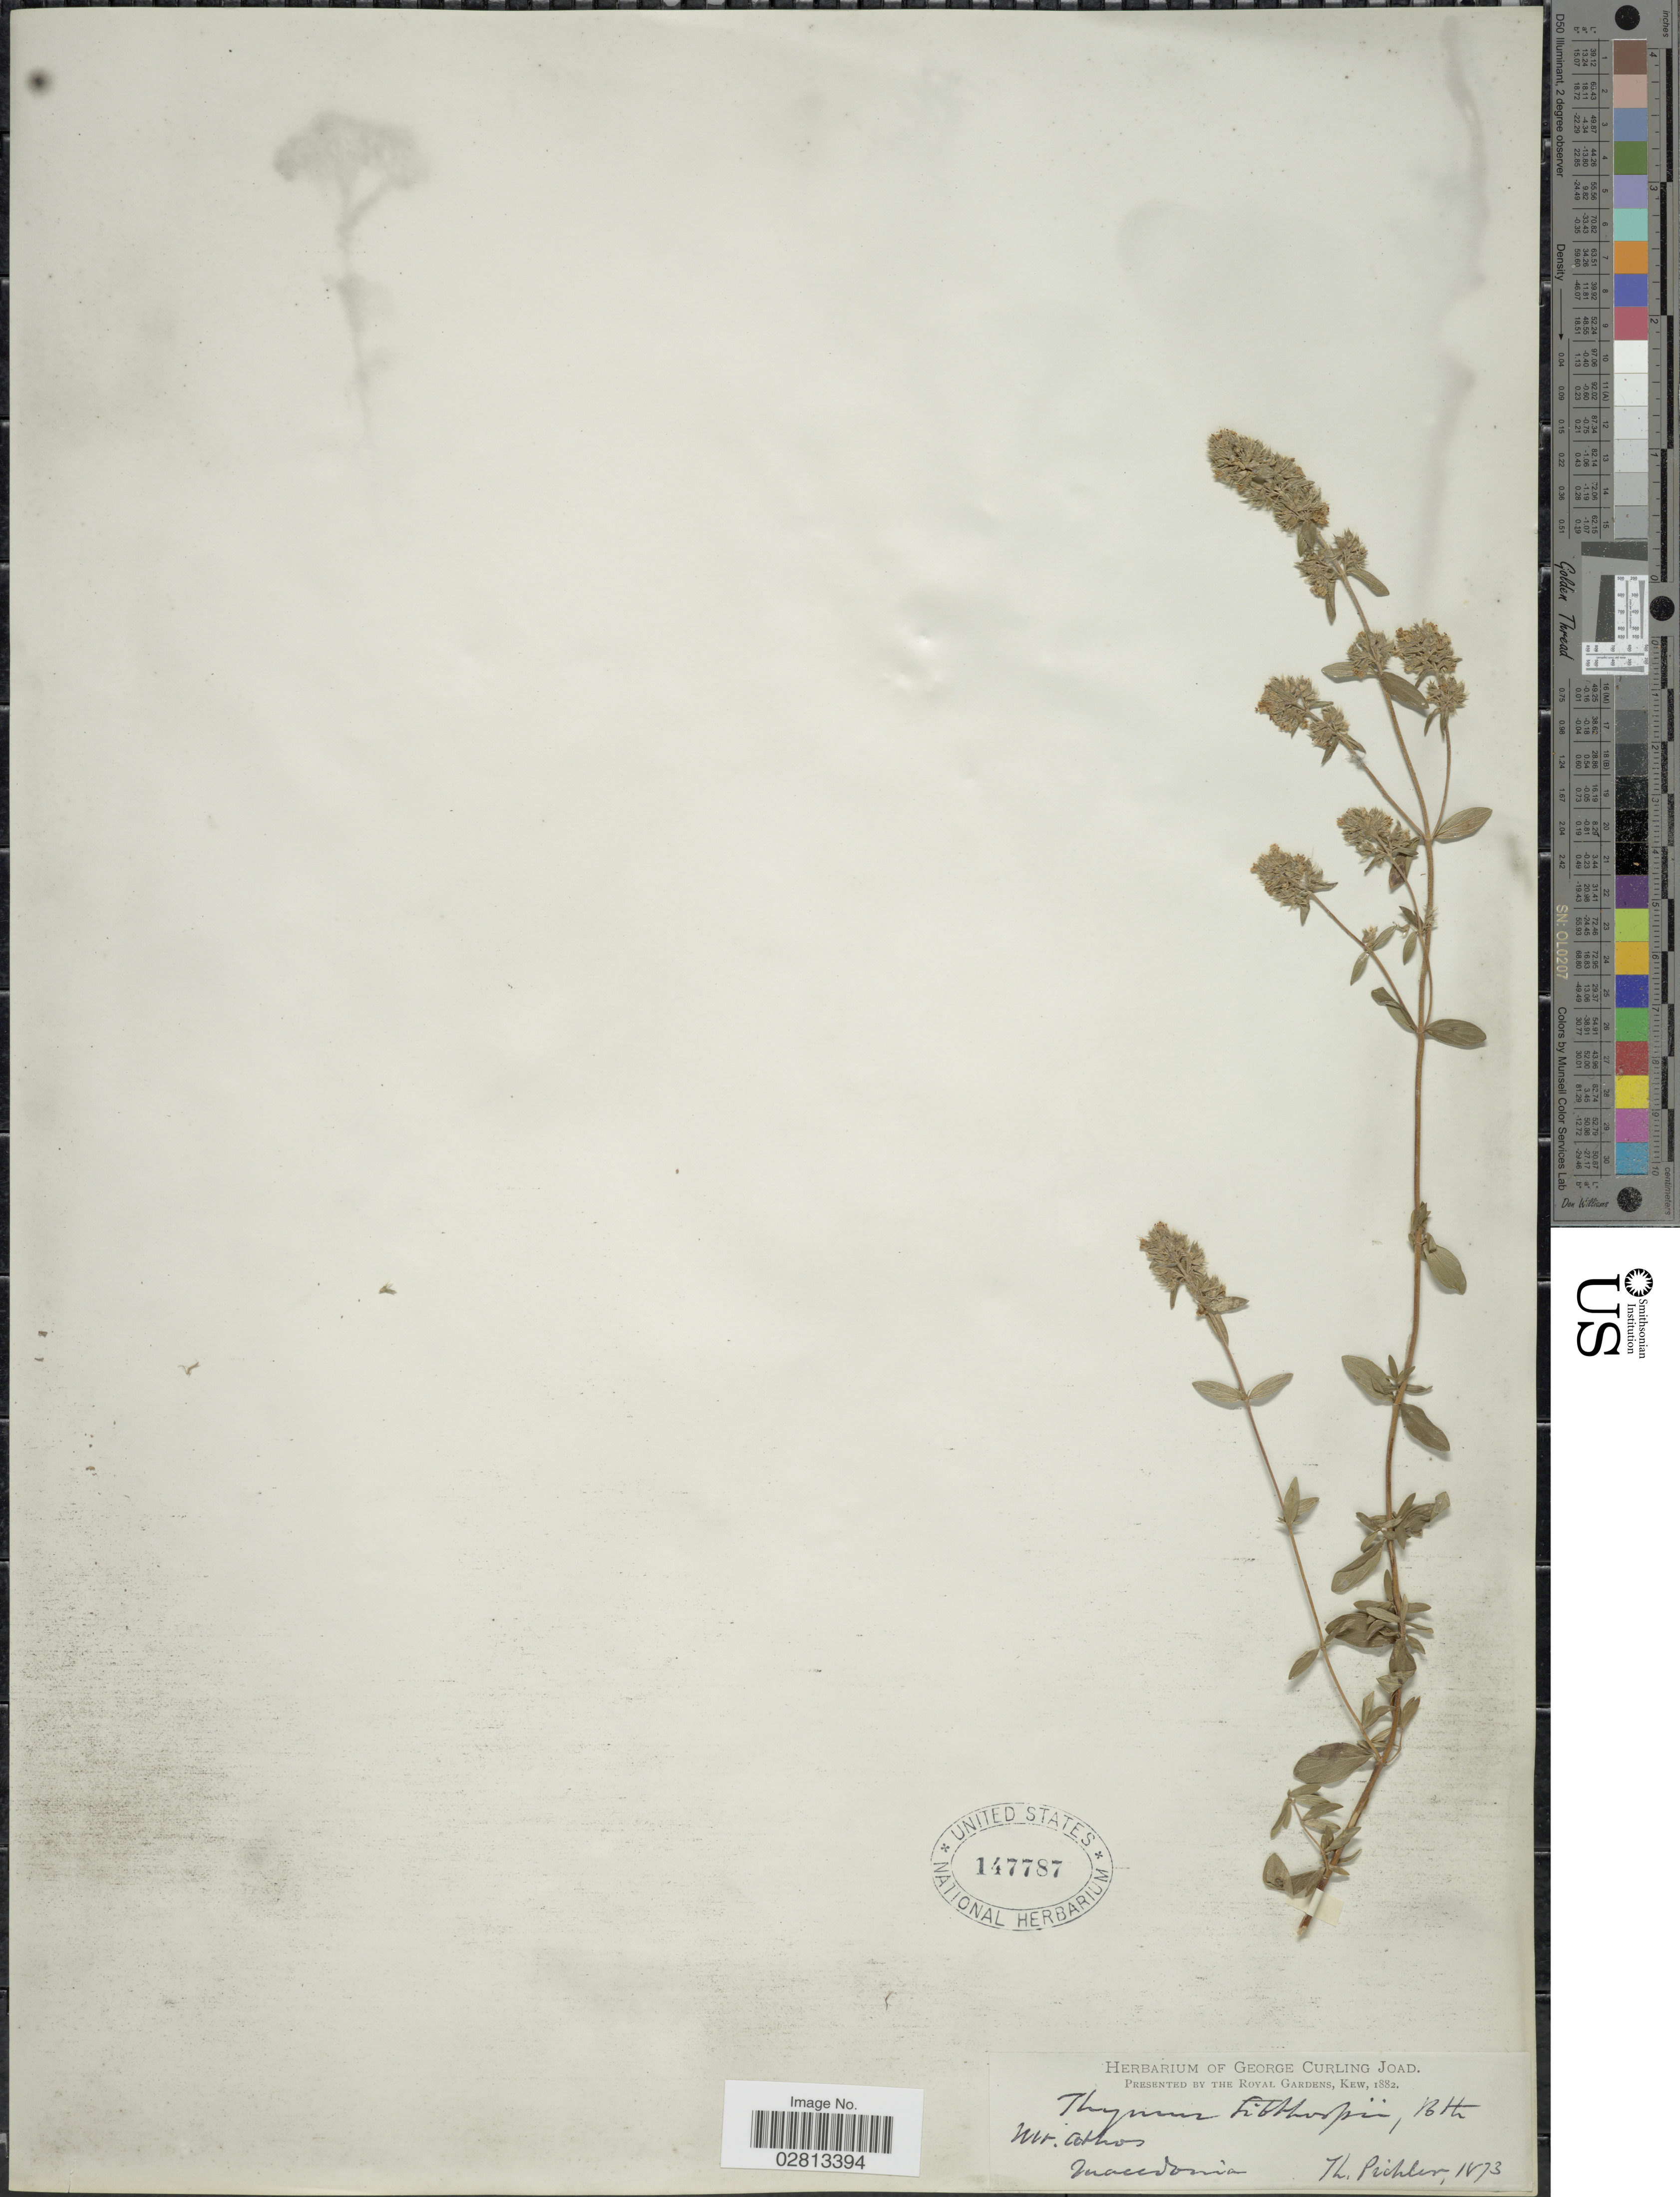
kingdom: Plantae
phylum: Tracheophyta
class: Magnoliopsida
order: Lamiales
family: Lamiaceae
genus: Thymus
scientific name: Thymus sibthorpii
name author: Benth.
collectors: T. Pichler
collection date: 1873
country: Greece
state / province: Mount Athoa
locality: Mt. Athos. Macedonia.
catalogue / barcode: US 147787